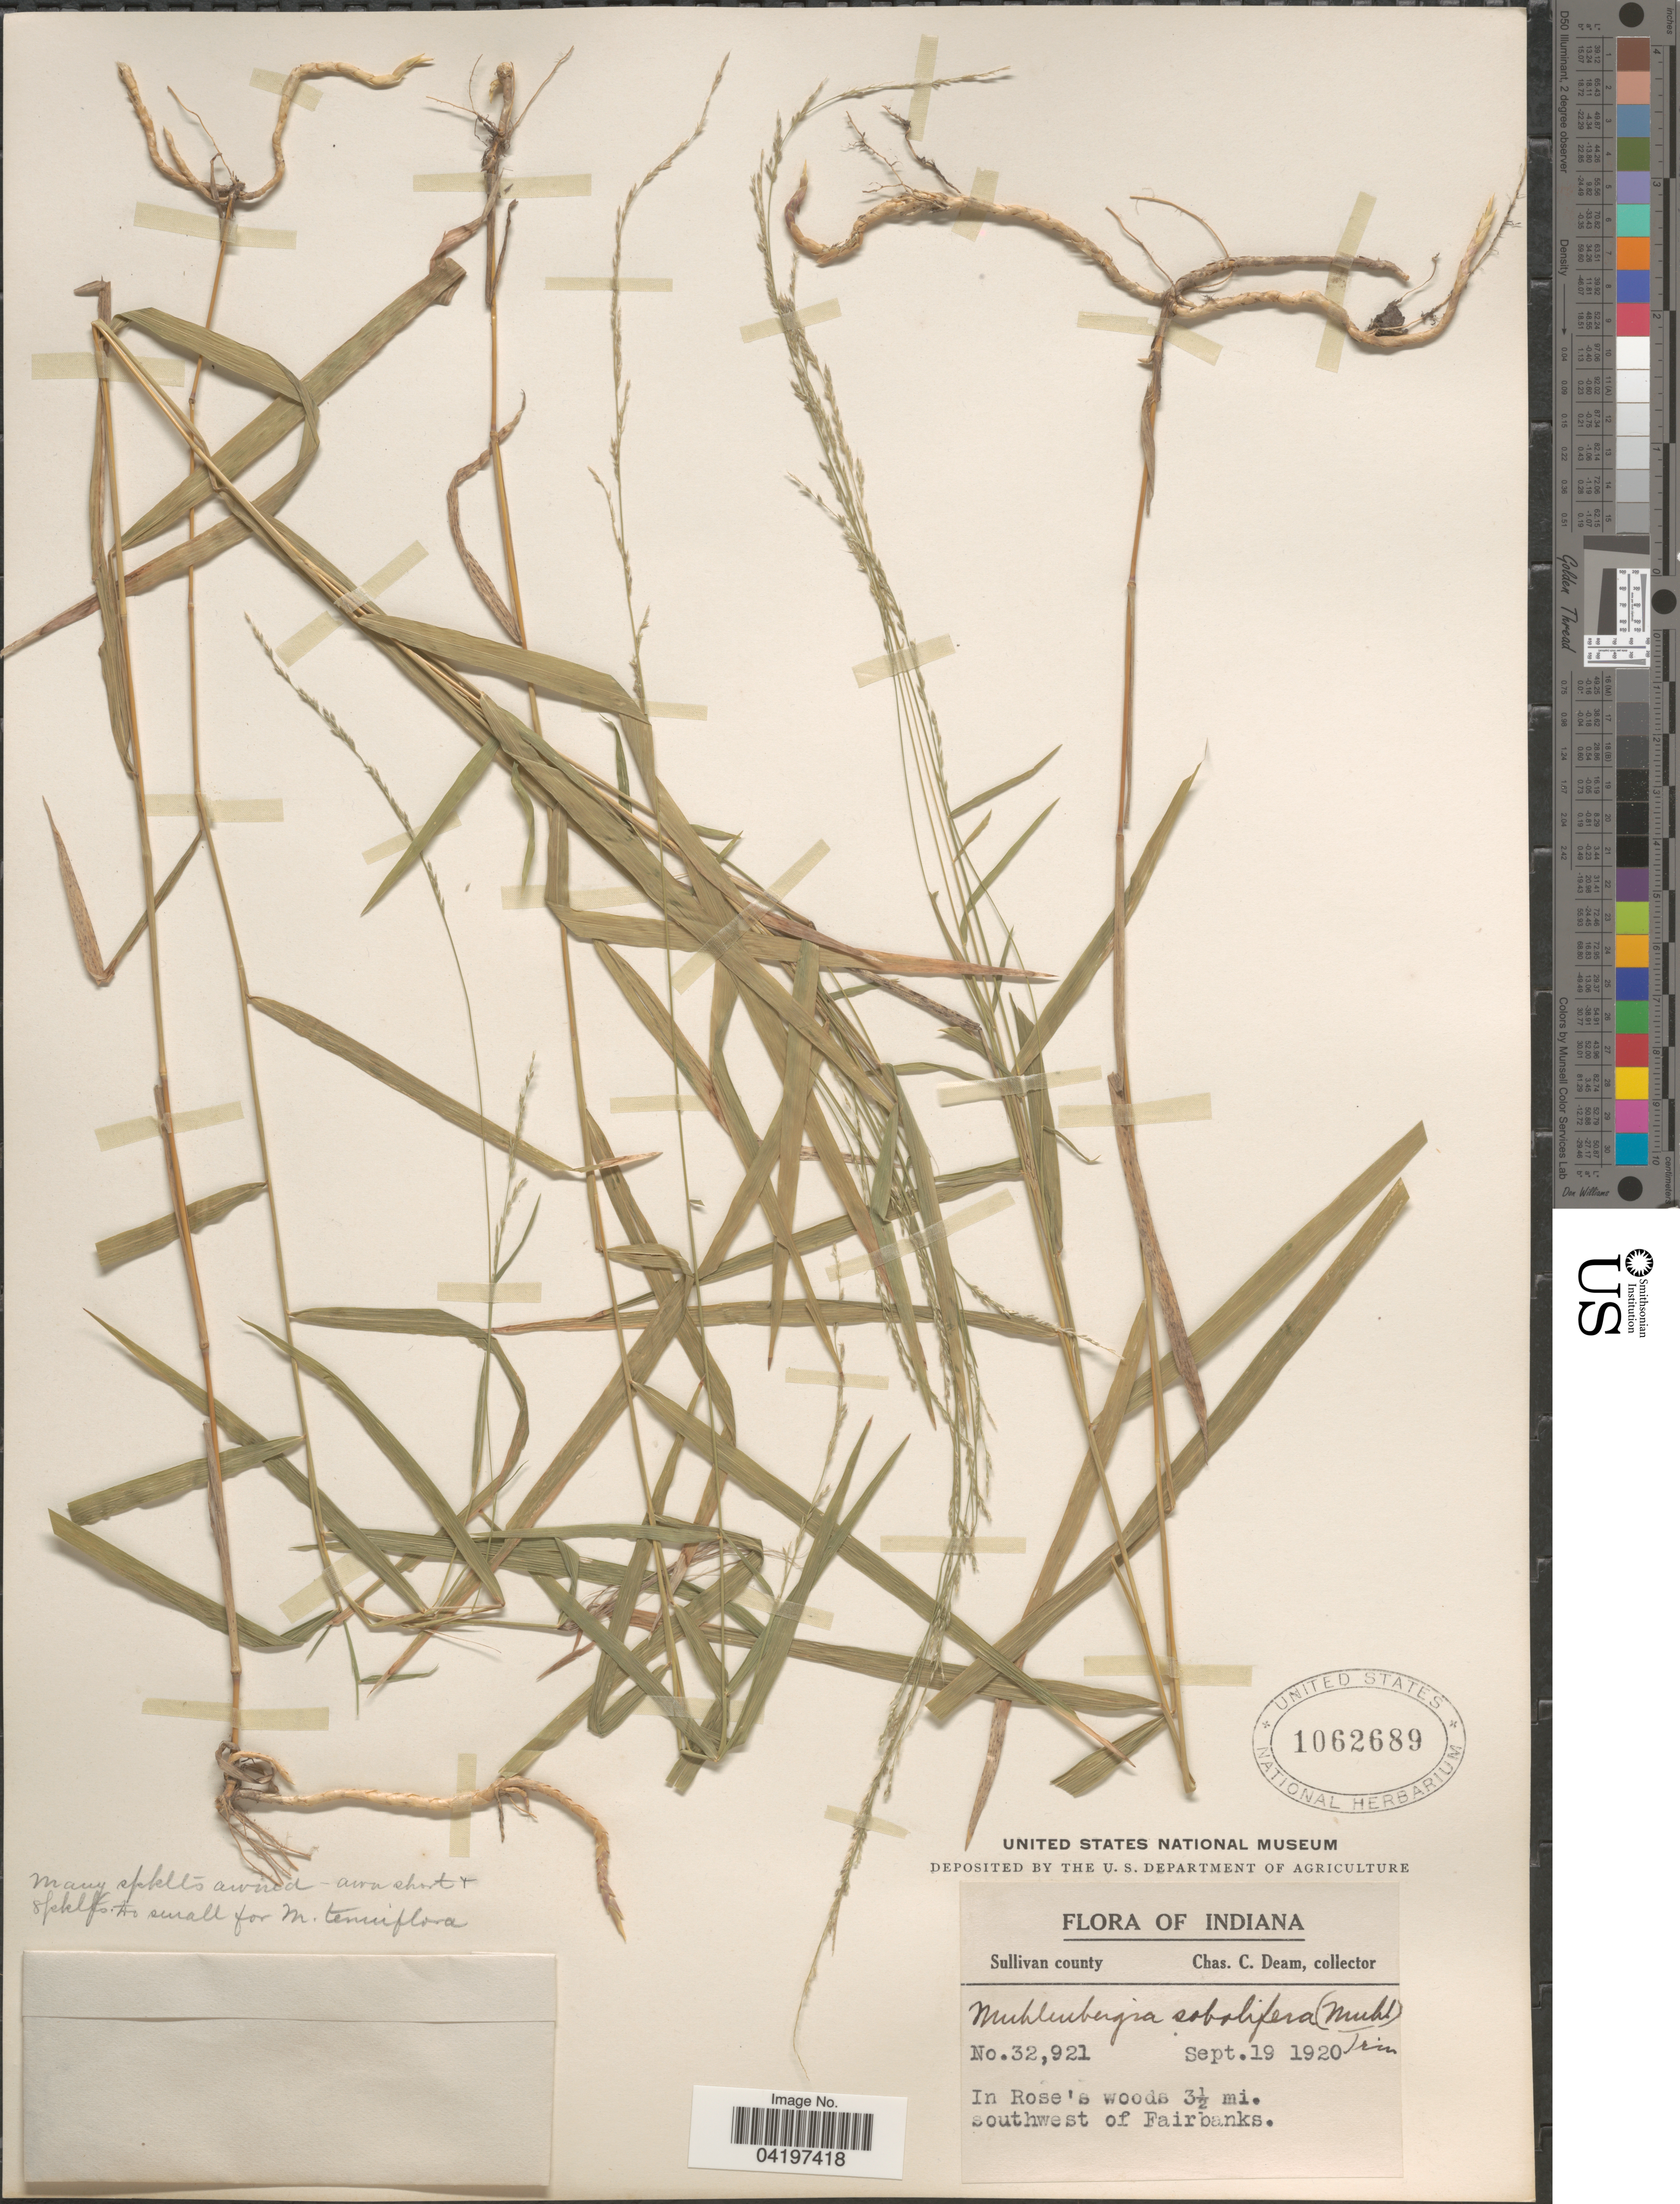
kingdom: Plantae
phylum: Tracheophyta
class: Liliopsida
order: Poales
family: Poaceae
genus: Muhlenbergia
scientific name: Muhlenbergia sobolifera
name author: (Muhl. ex Willd.) Trin.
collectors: C. C. Deam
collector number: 32921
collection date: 1920-09-19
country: United States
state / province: Indiana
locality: Sullivan county. In Rose's woods 3½ mi. southwest of Fairbanks.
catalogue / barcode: US 1062689